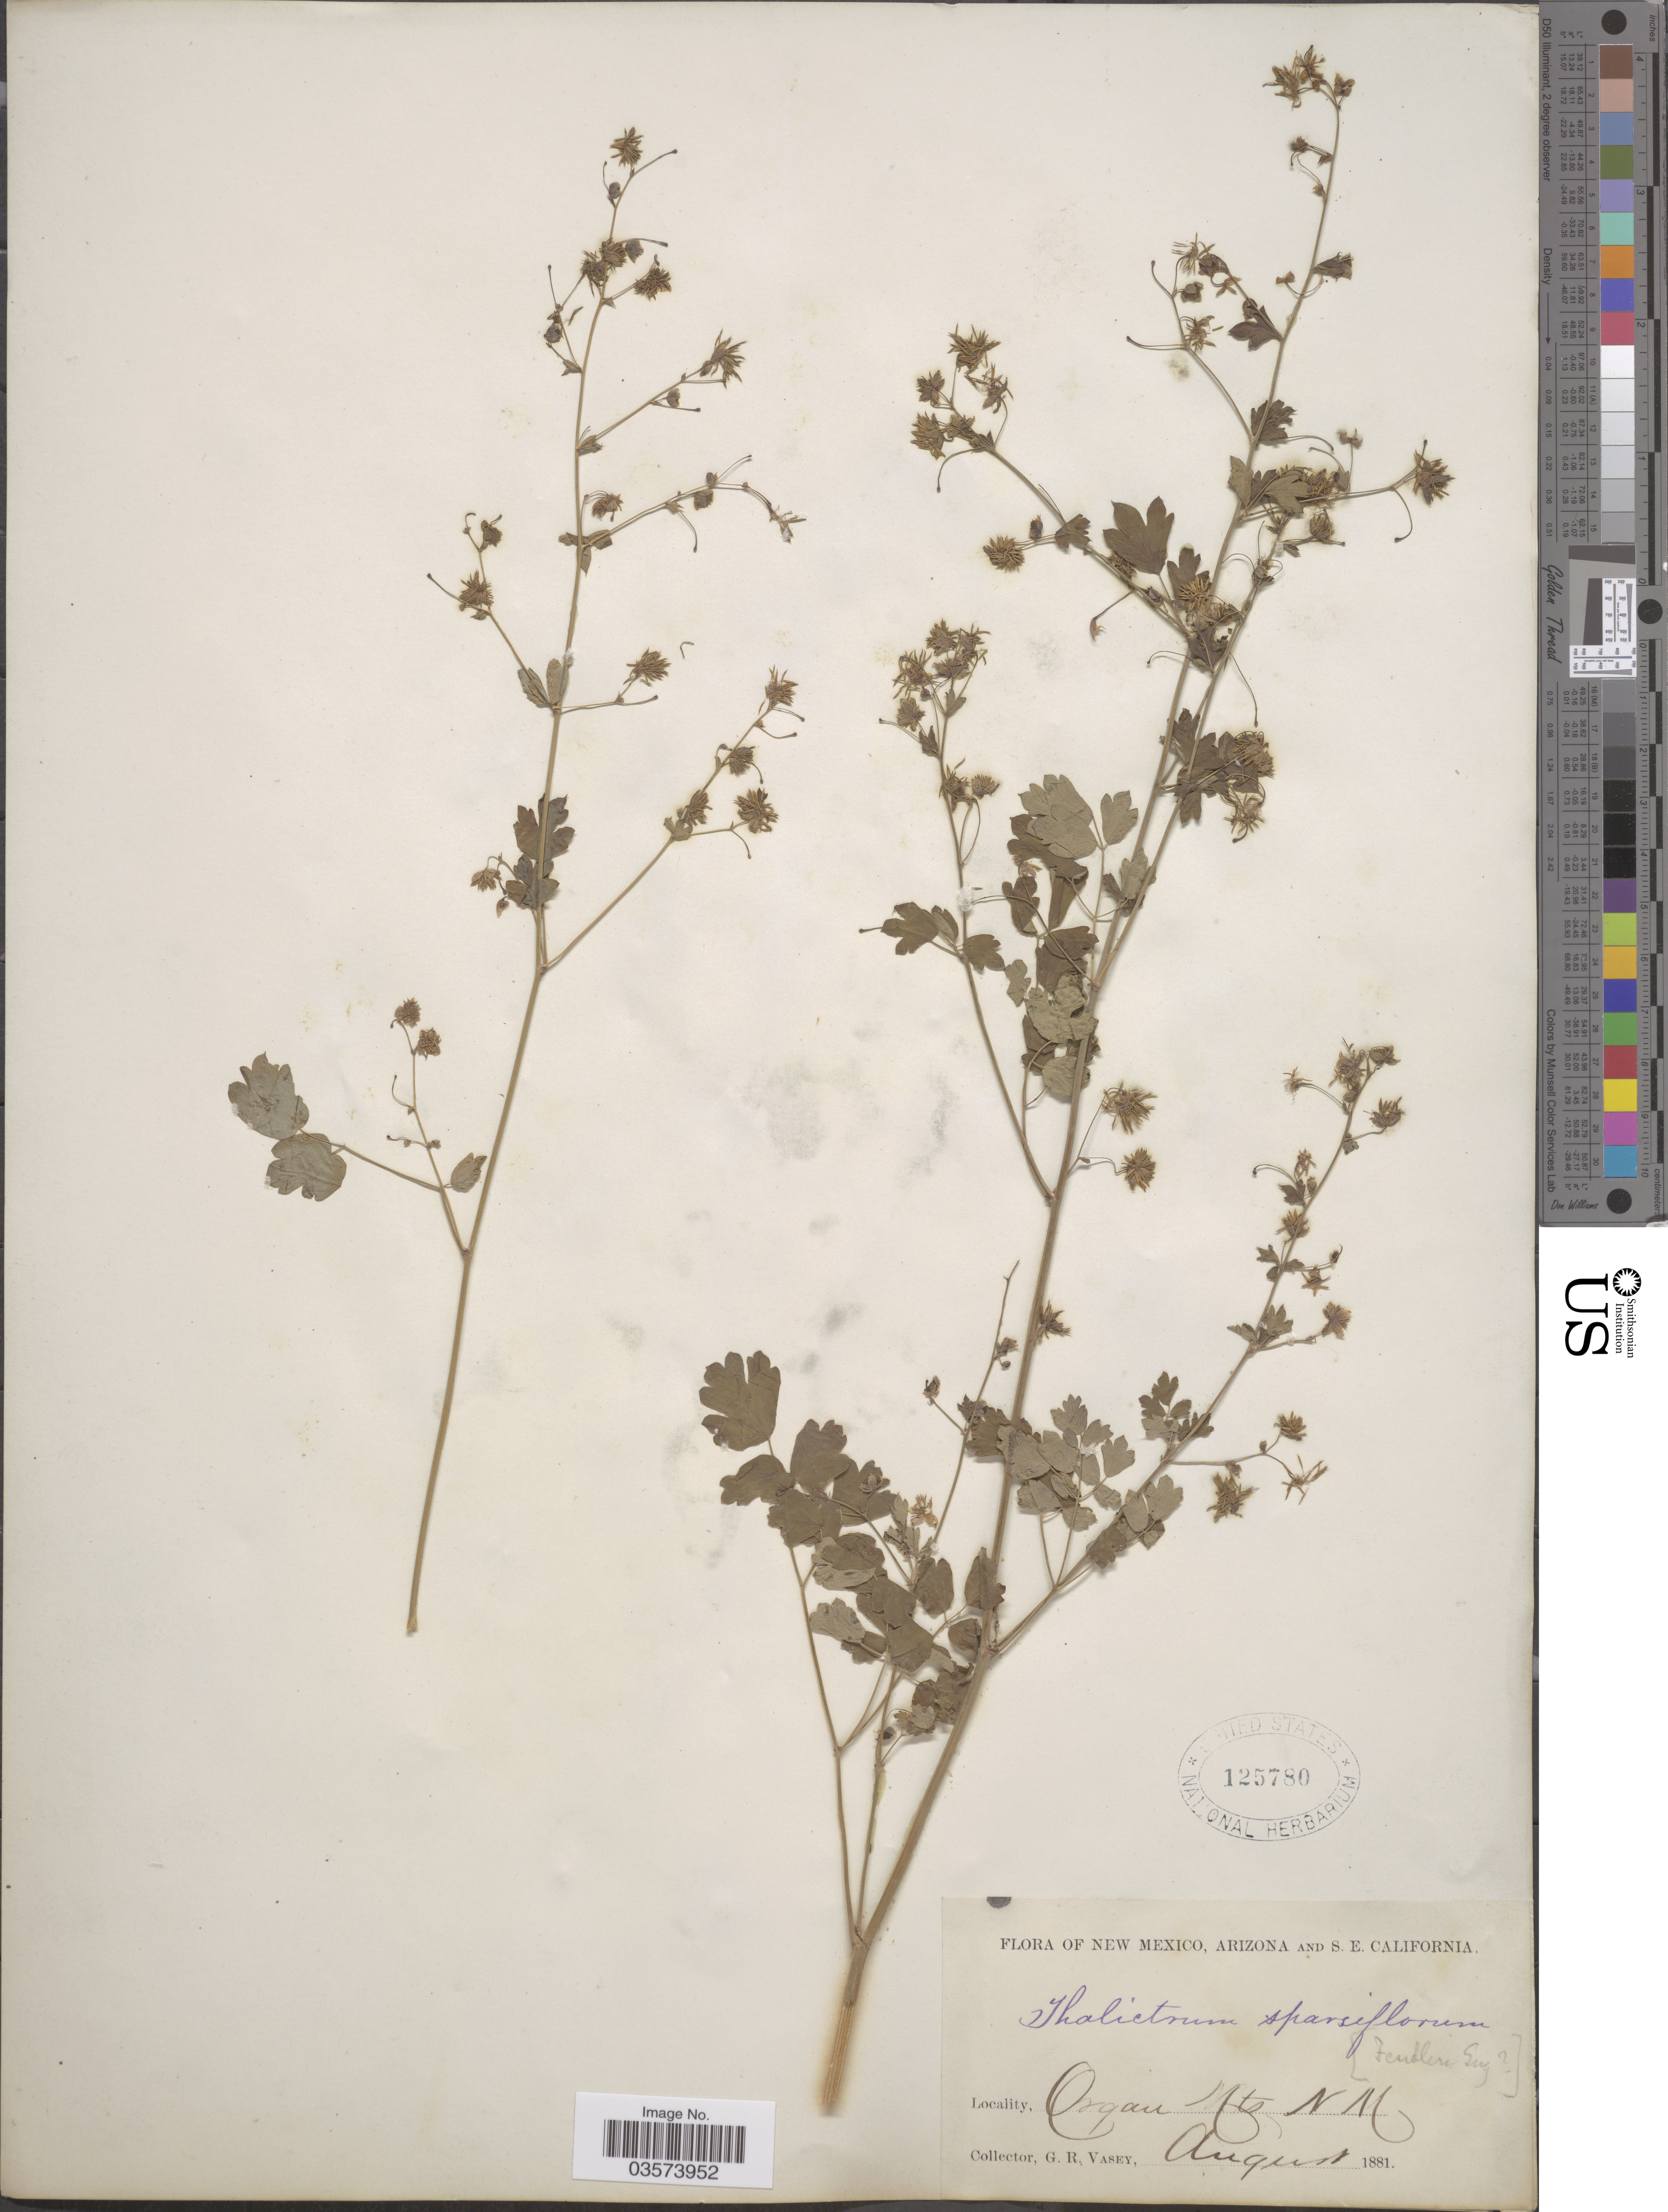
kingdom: Plantae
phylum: Tracheophyta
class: Magnoliopsida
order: Ranunculales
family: Ranunculaceae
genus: Thalictrum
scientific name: Thalictrum fendleri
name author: Engelm. ex A. Gray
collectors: G. R. Vasey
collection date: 1881-08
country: United States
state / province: New Mexico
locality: Organ Mts.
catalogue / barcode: US 125780